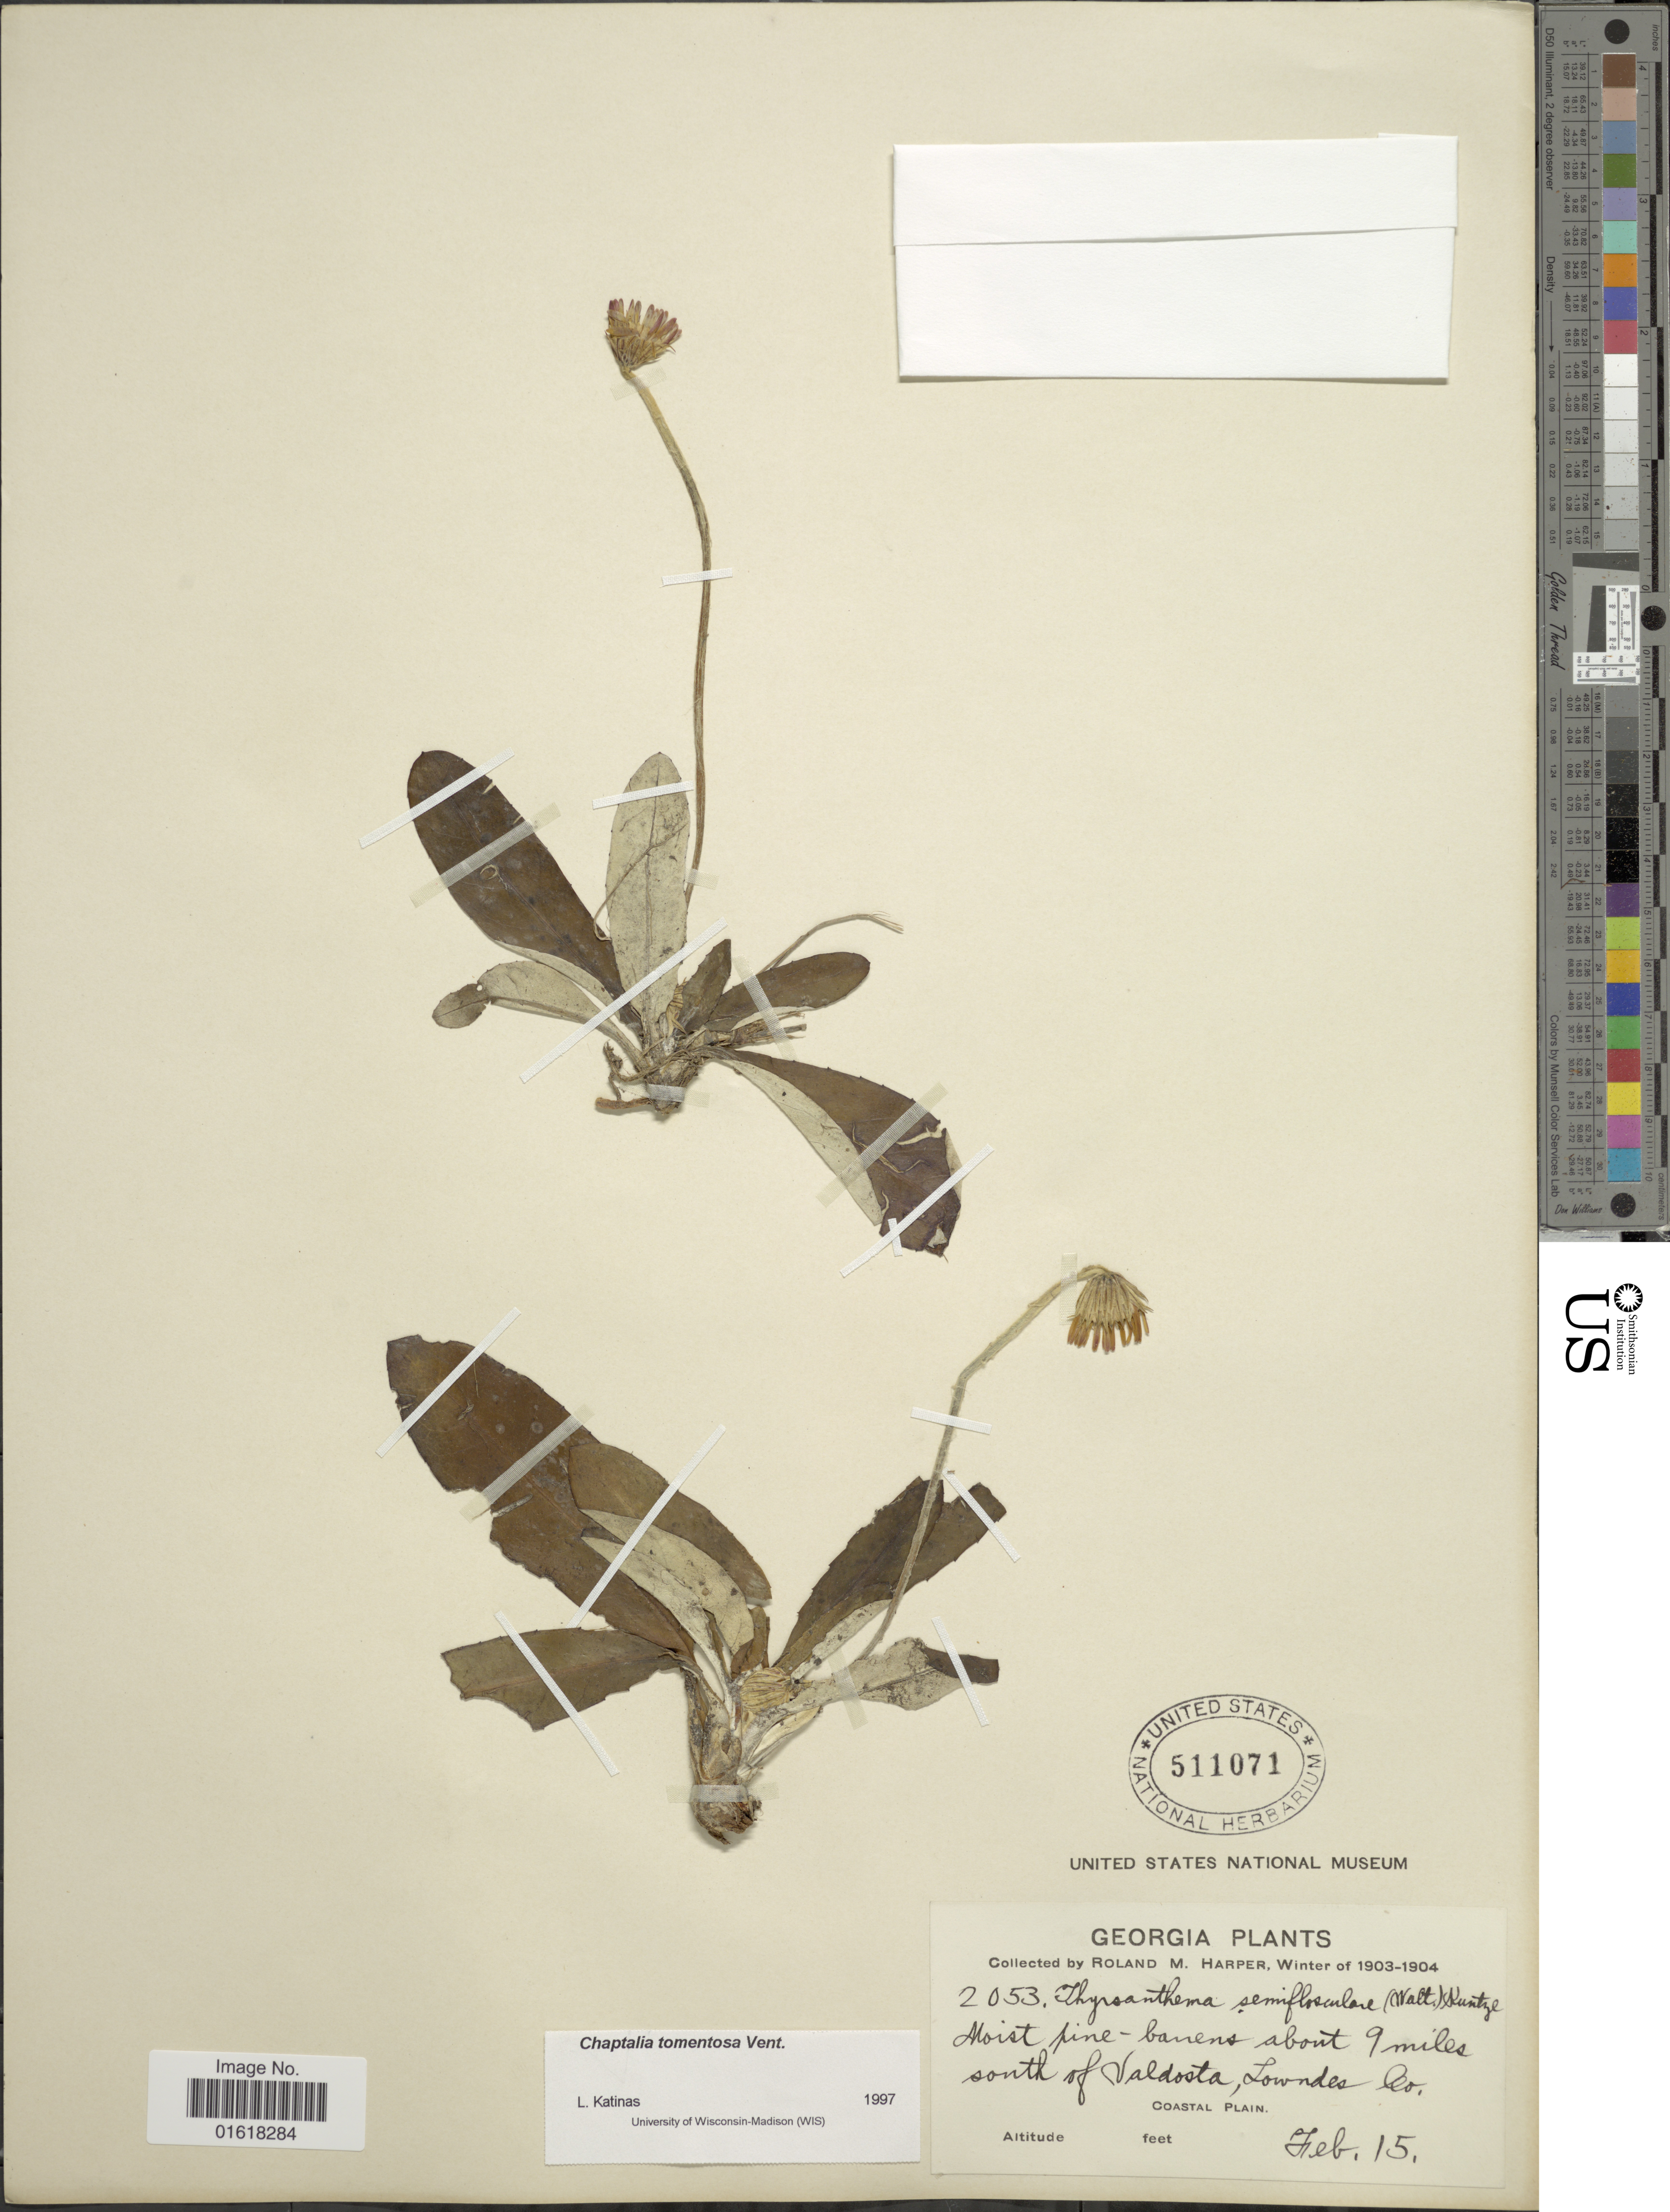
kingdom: Plantae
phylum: Tracheophyta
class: Magnoliopsida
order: Asterales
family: Asteraceae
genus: Chaptalia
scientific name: Chaptalia tomentosa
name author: Vent.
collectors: R. M. Harper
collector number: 2053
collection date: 1903-02-15/1904-02-15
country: United States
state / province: Georgia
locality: About 9 miles south of Valdosta, Lowndes Co.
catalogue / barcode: US 511071